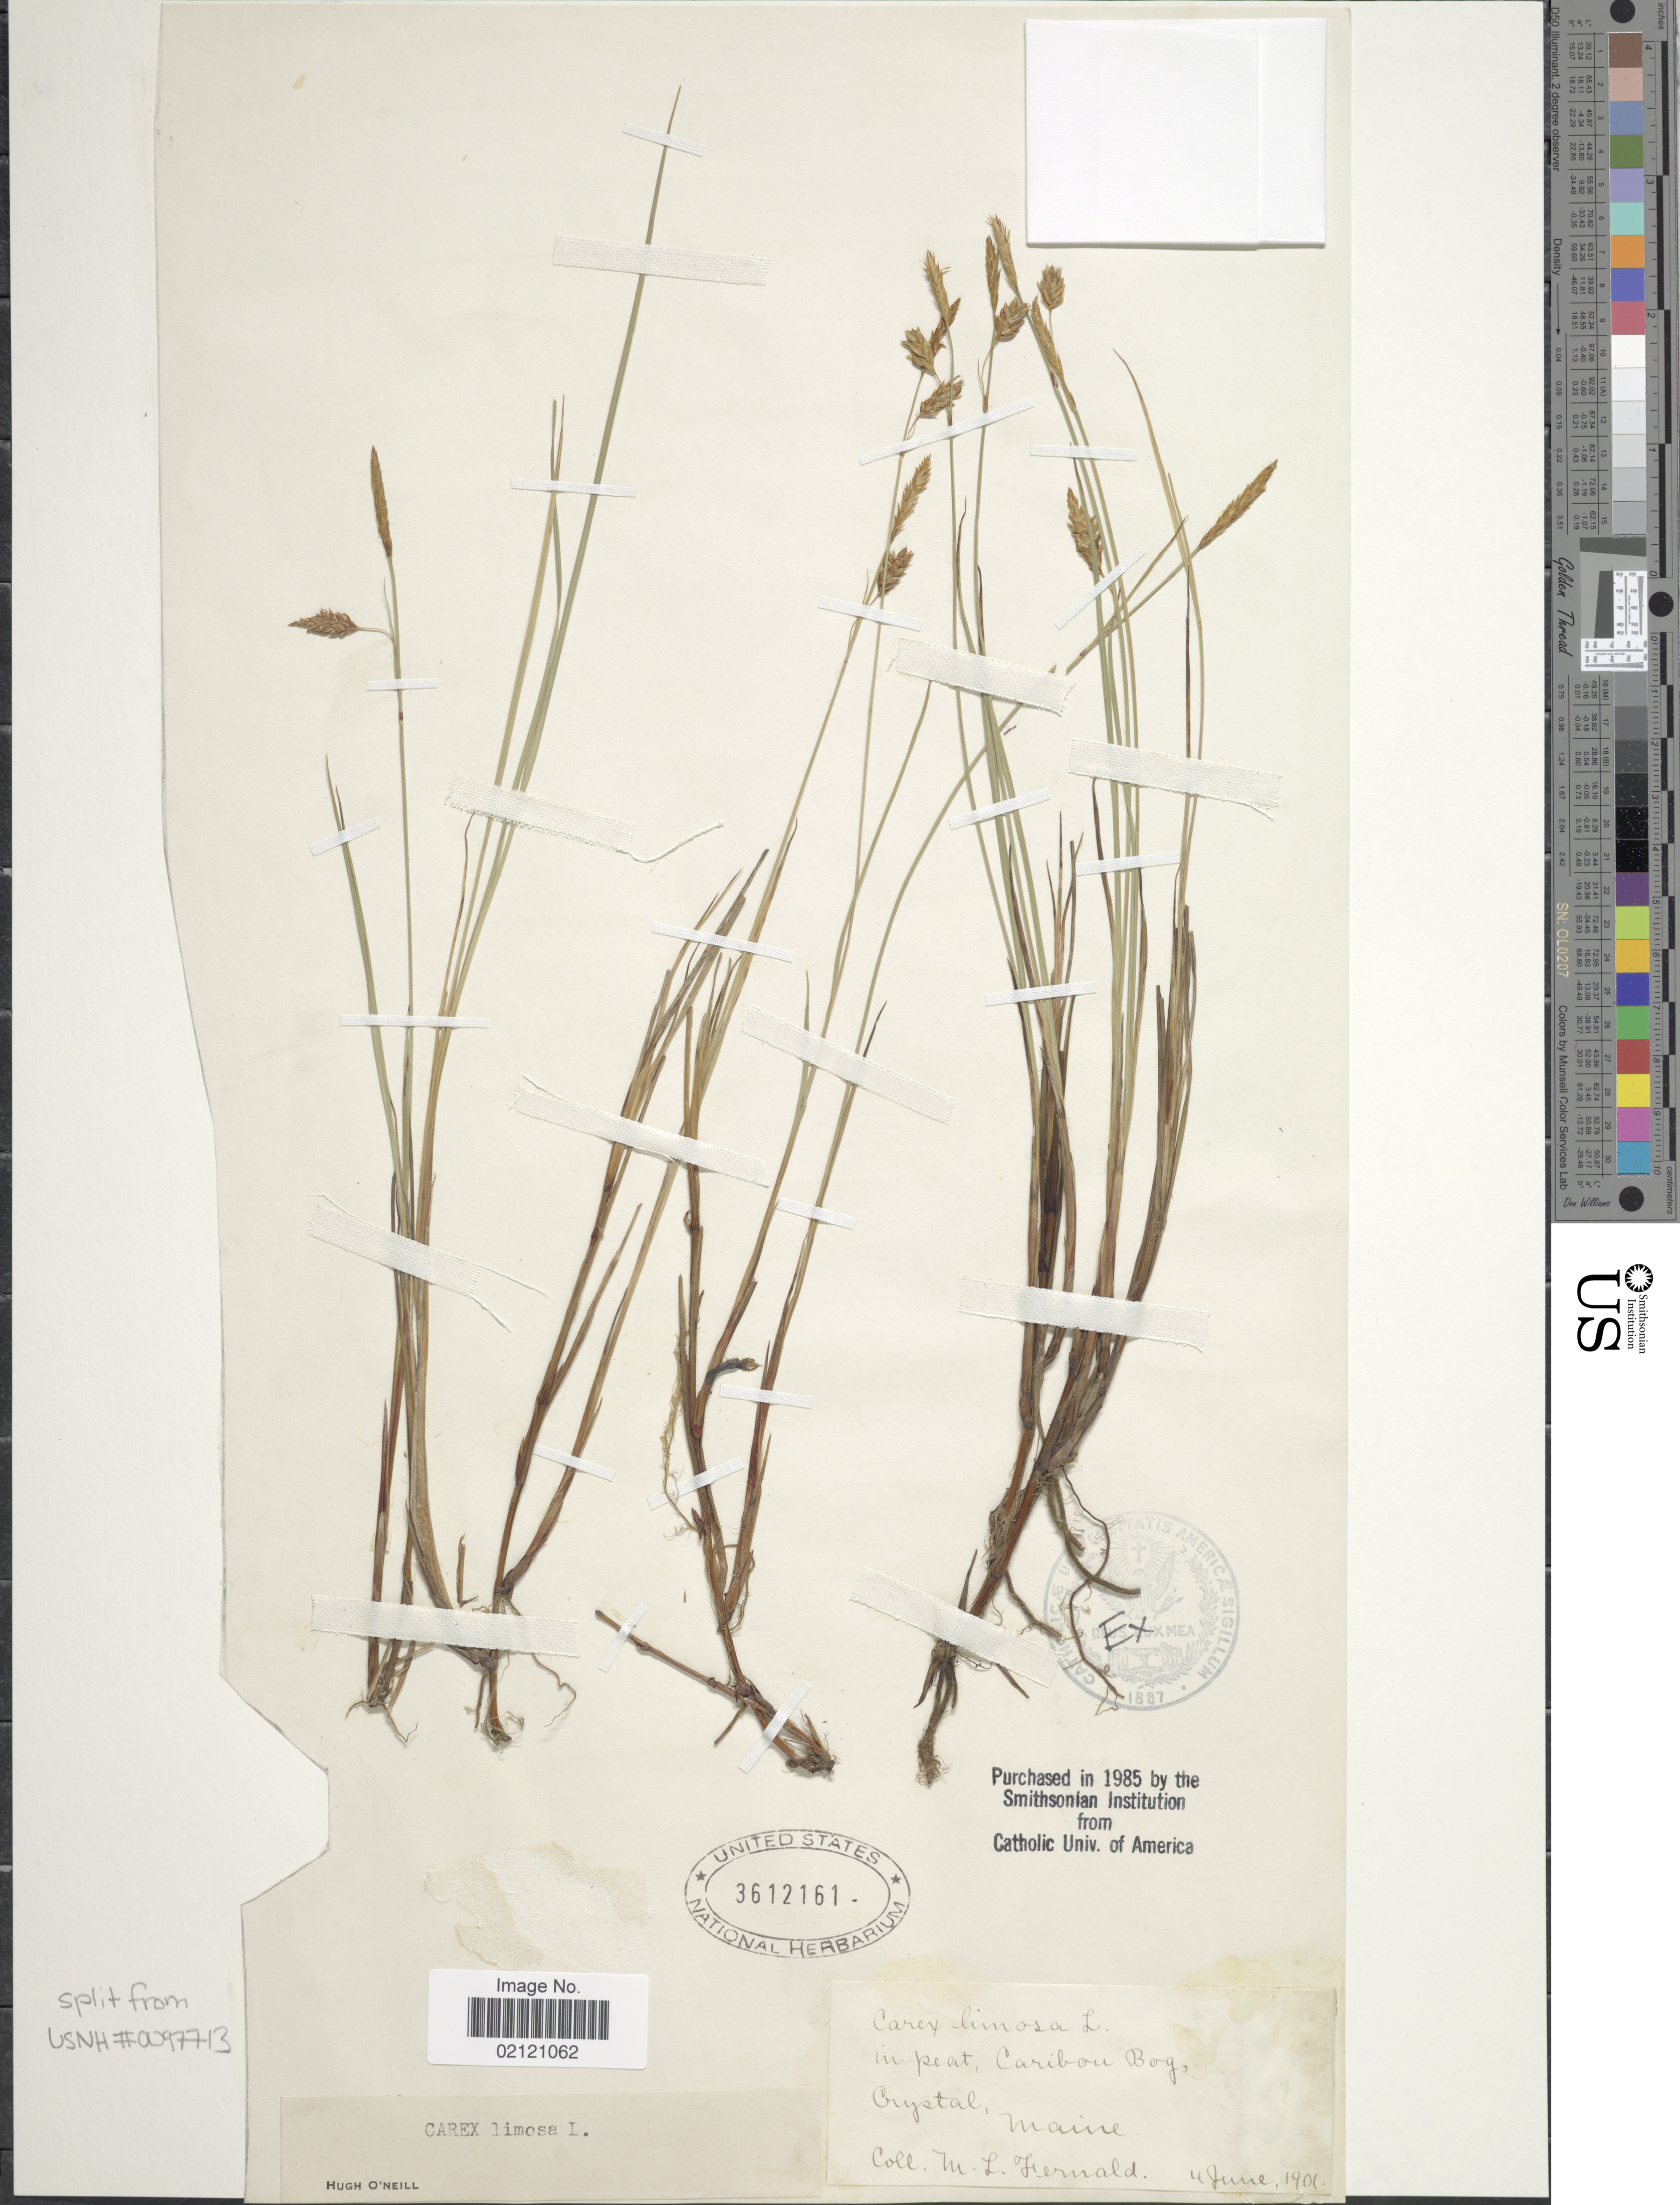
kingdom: Plantae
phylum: Tracheophyta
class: Liliopsida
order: Poales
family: Cyperaceae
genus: Carex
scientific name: Carex limosa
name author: L.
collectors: M. L. Fernald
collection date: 1901-06-04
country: United States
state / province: Maine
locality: In peat, Caribou Bog, Crystal, Maine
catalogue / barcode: US 3612161